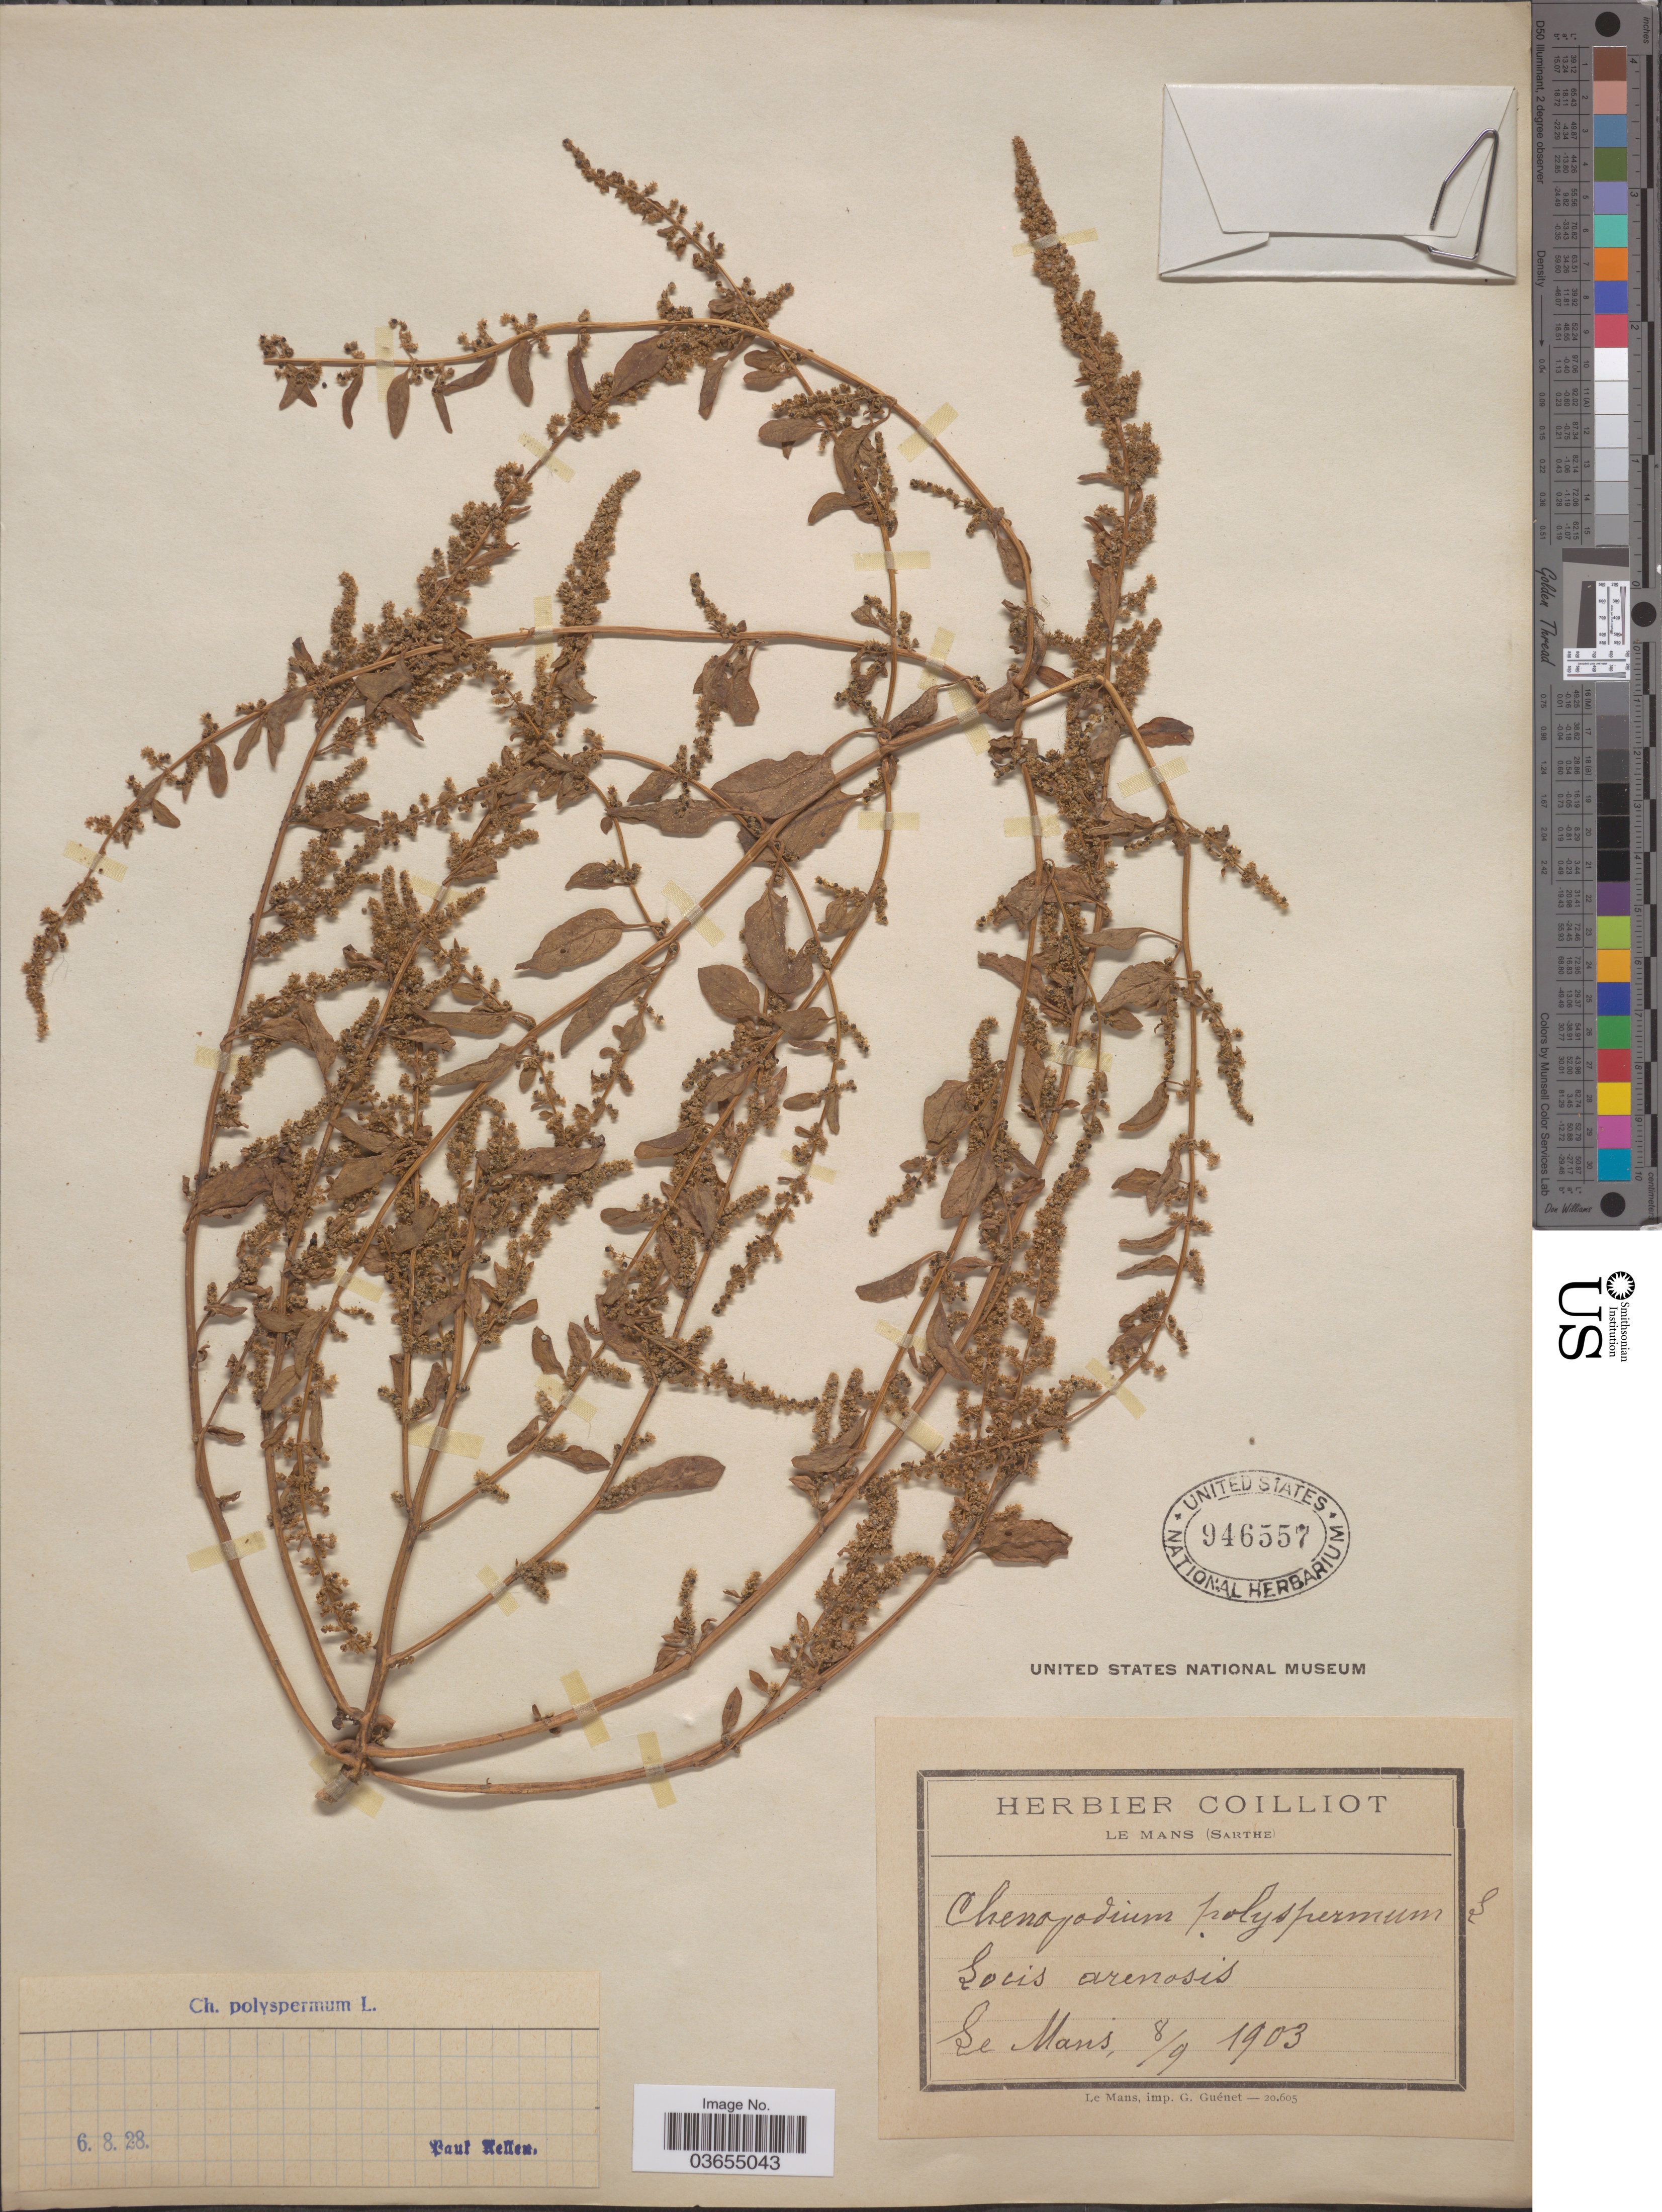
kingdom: Plantae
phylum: Tracheophyta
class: Magnoliopsida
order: Caryophyllales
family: Amaranthaceae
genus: Lipandra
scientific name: Lipandra polysperma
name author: (L.) S. Fuentes et al.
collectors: ex herb. Coilliot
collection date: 1903-09-08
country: France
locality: Le Mans.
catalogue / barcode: US 946557